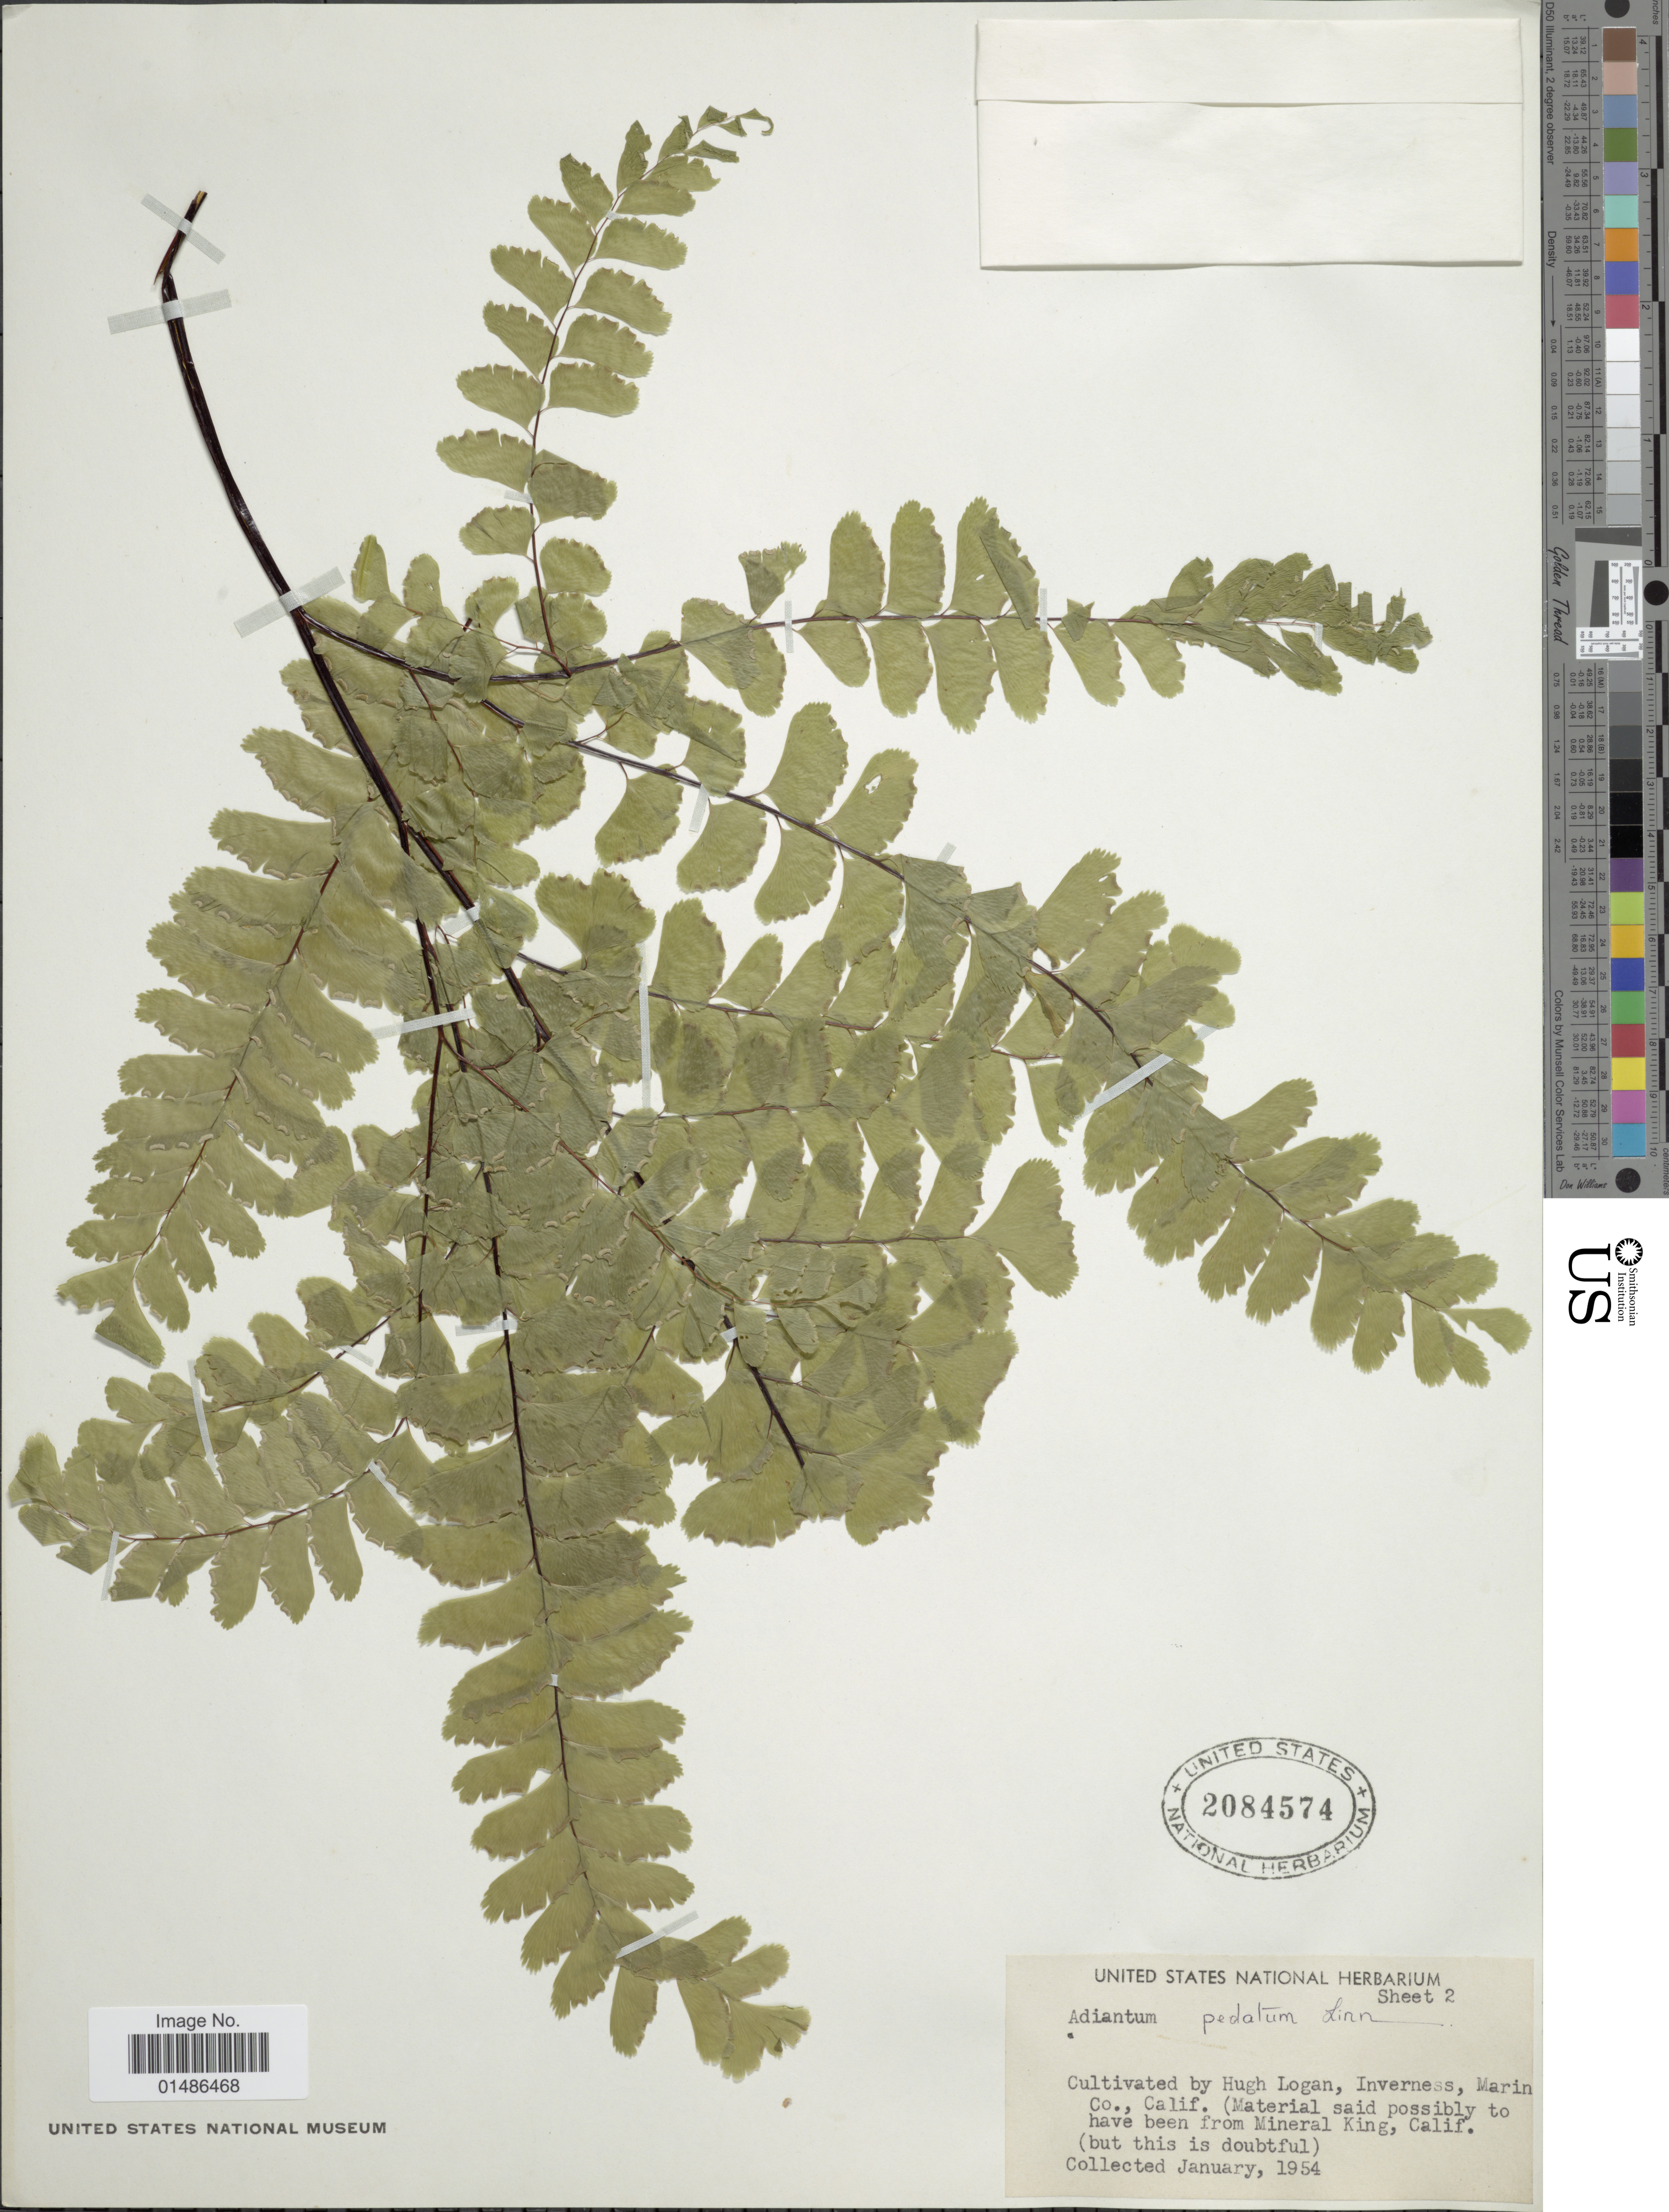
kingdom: Plantae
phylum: Tracheophyta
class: Polypodiopsida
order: Polypodiales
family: Pteridaceae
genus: Adiantum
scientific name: Adiantum pedatum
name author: L.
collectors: H. Logan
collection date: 1954-01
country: United States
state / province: California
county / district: Marin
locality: Inverness, Marin Co., Calif. (Material said possibly to have been from Mineral King, Calif. (but this is doubtful).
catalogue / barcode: US 2084574